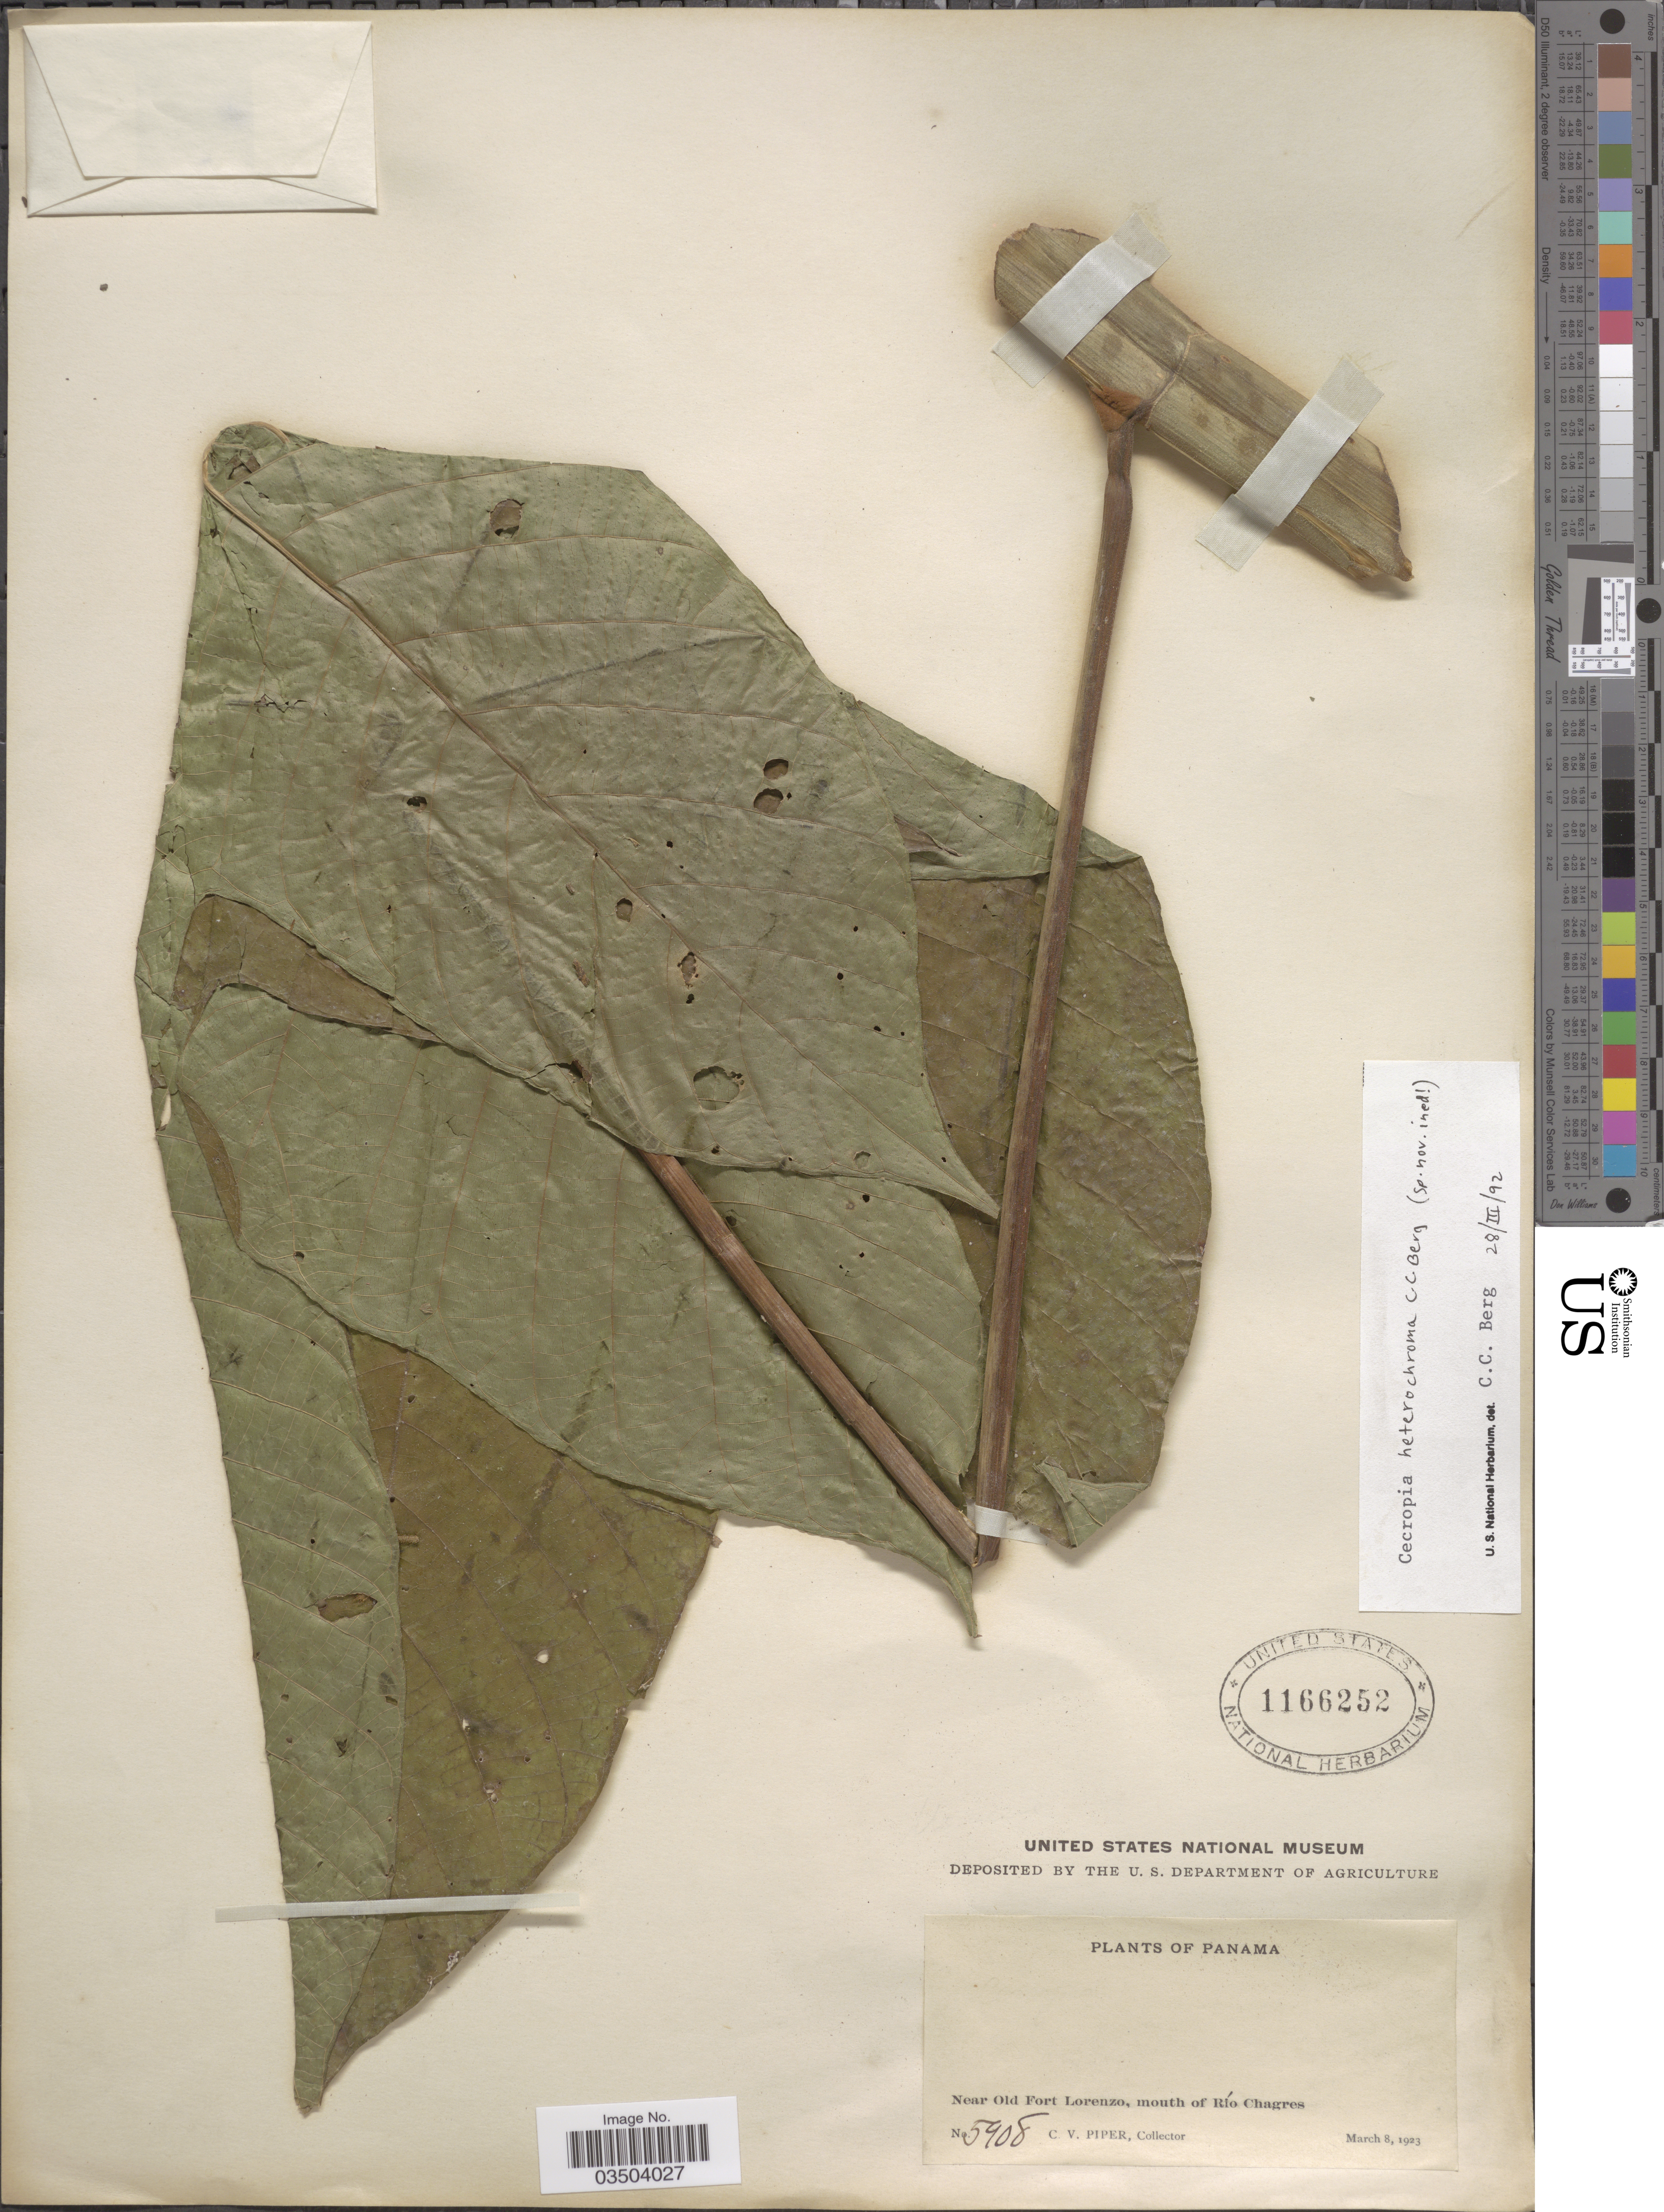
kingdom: Plantae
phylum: Tracheophyta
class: Magnoliopsida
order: Rosales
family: Urticaceae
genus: Cecropia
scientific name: Cecropia heterochroma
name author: C.C. Berg & P. Franco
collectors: C. V. Piper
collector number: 5908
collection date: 1923-03-08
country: Panama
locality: Near Olde Fort Lorenzo, mouth of Río Chagres.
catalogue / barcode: US 1166252